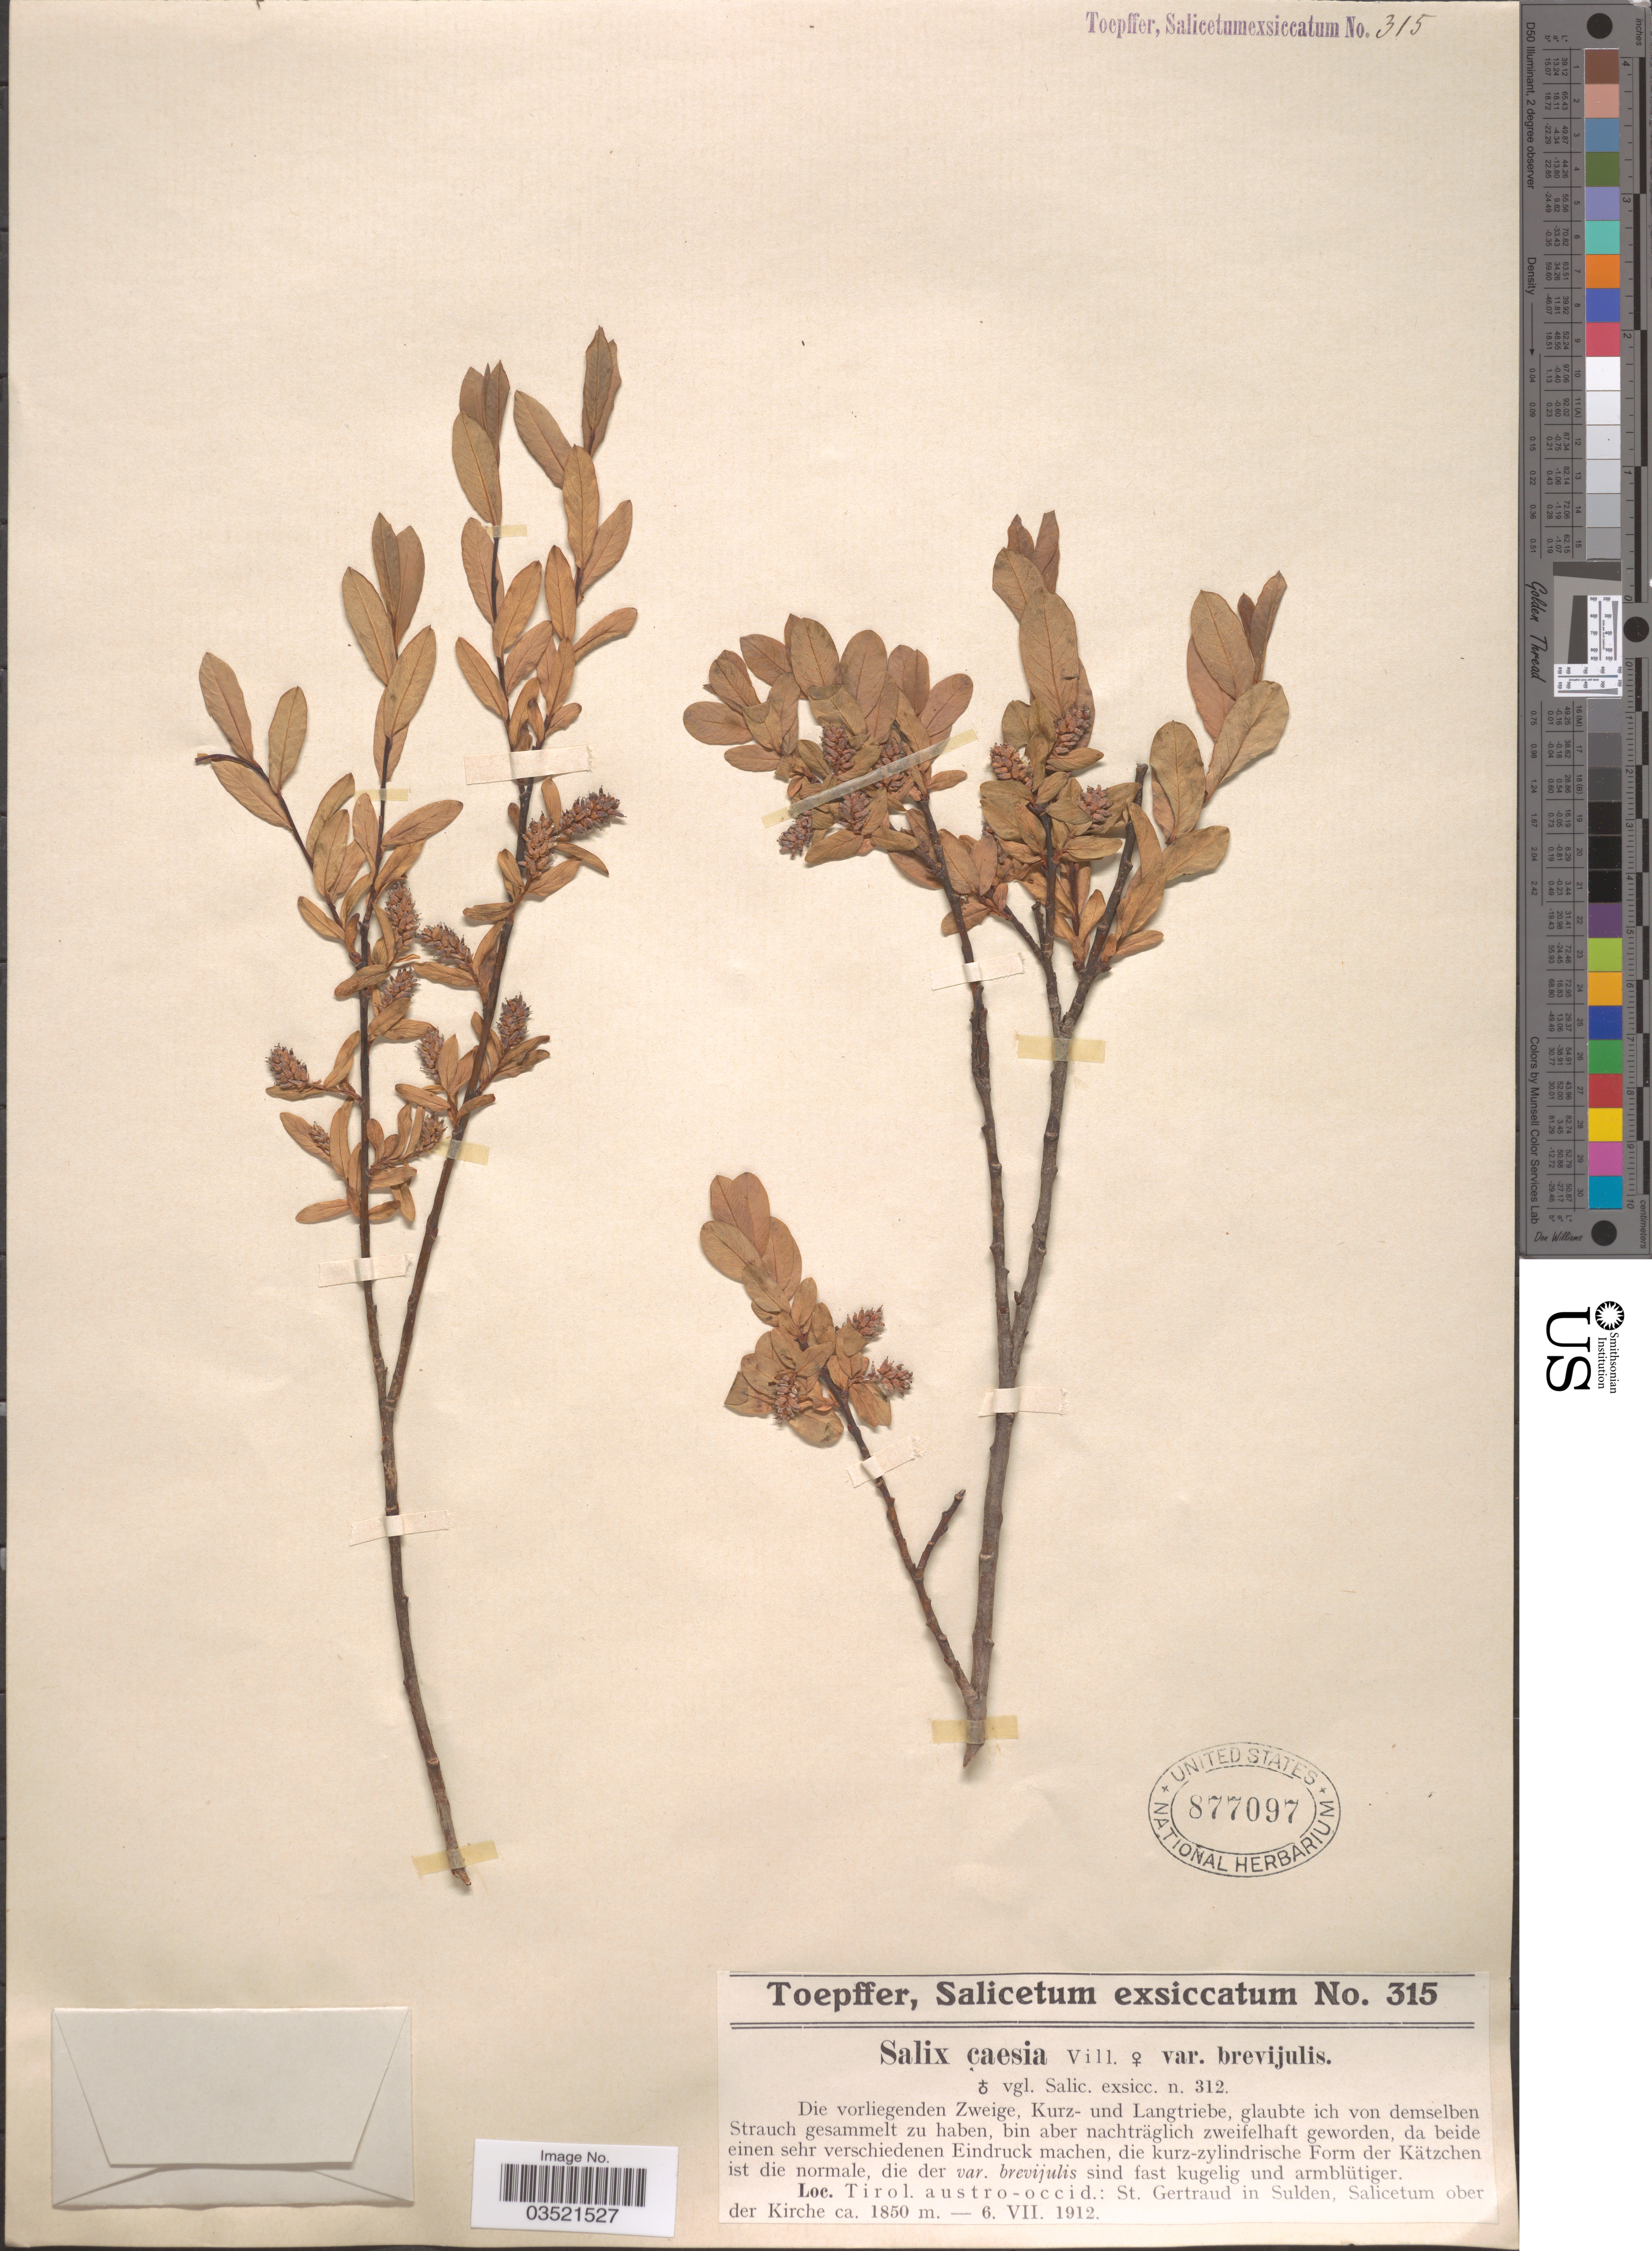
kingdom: Plantae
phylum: Tracheophyta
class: Magnoliopsida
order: Malpighiales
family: Salicaceae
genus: Salix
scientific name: Salix caesia var. brevijulis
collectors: A. Toepffer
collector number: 315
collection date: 1912-07-06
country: Austria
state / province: Karnten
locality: Tirol austro-occid.: St. Gertraud in Sulden, Salicetum ober der Kirche.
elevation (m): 1850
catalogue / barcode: US 877097